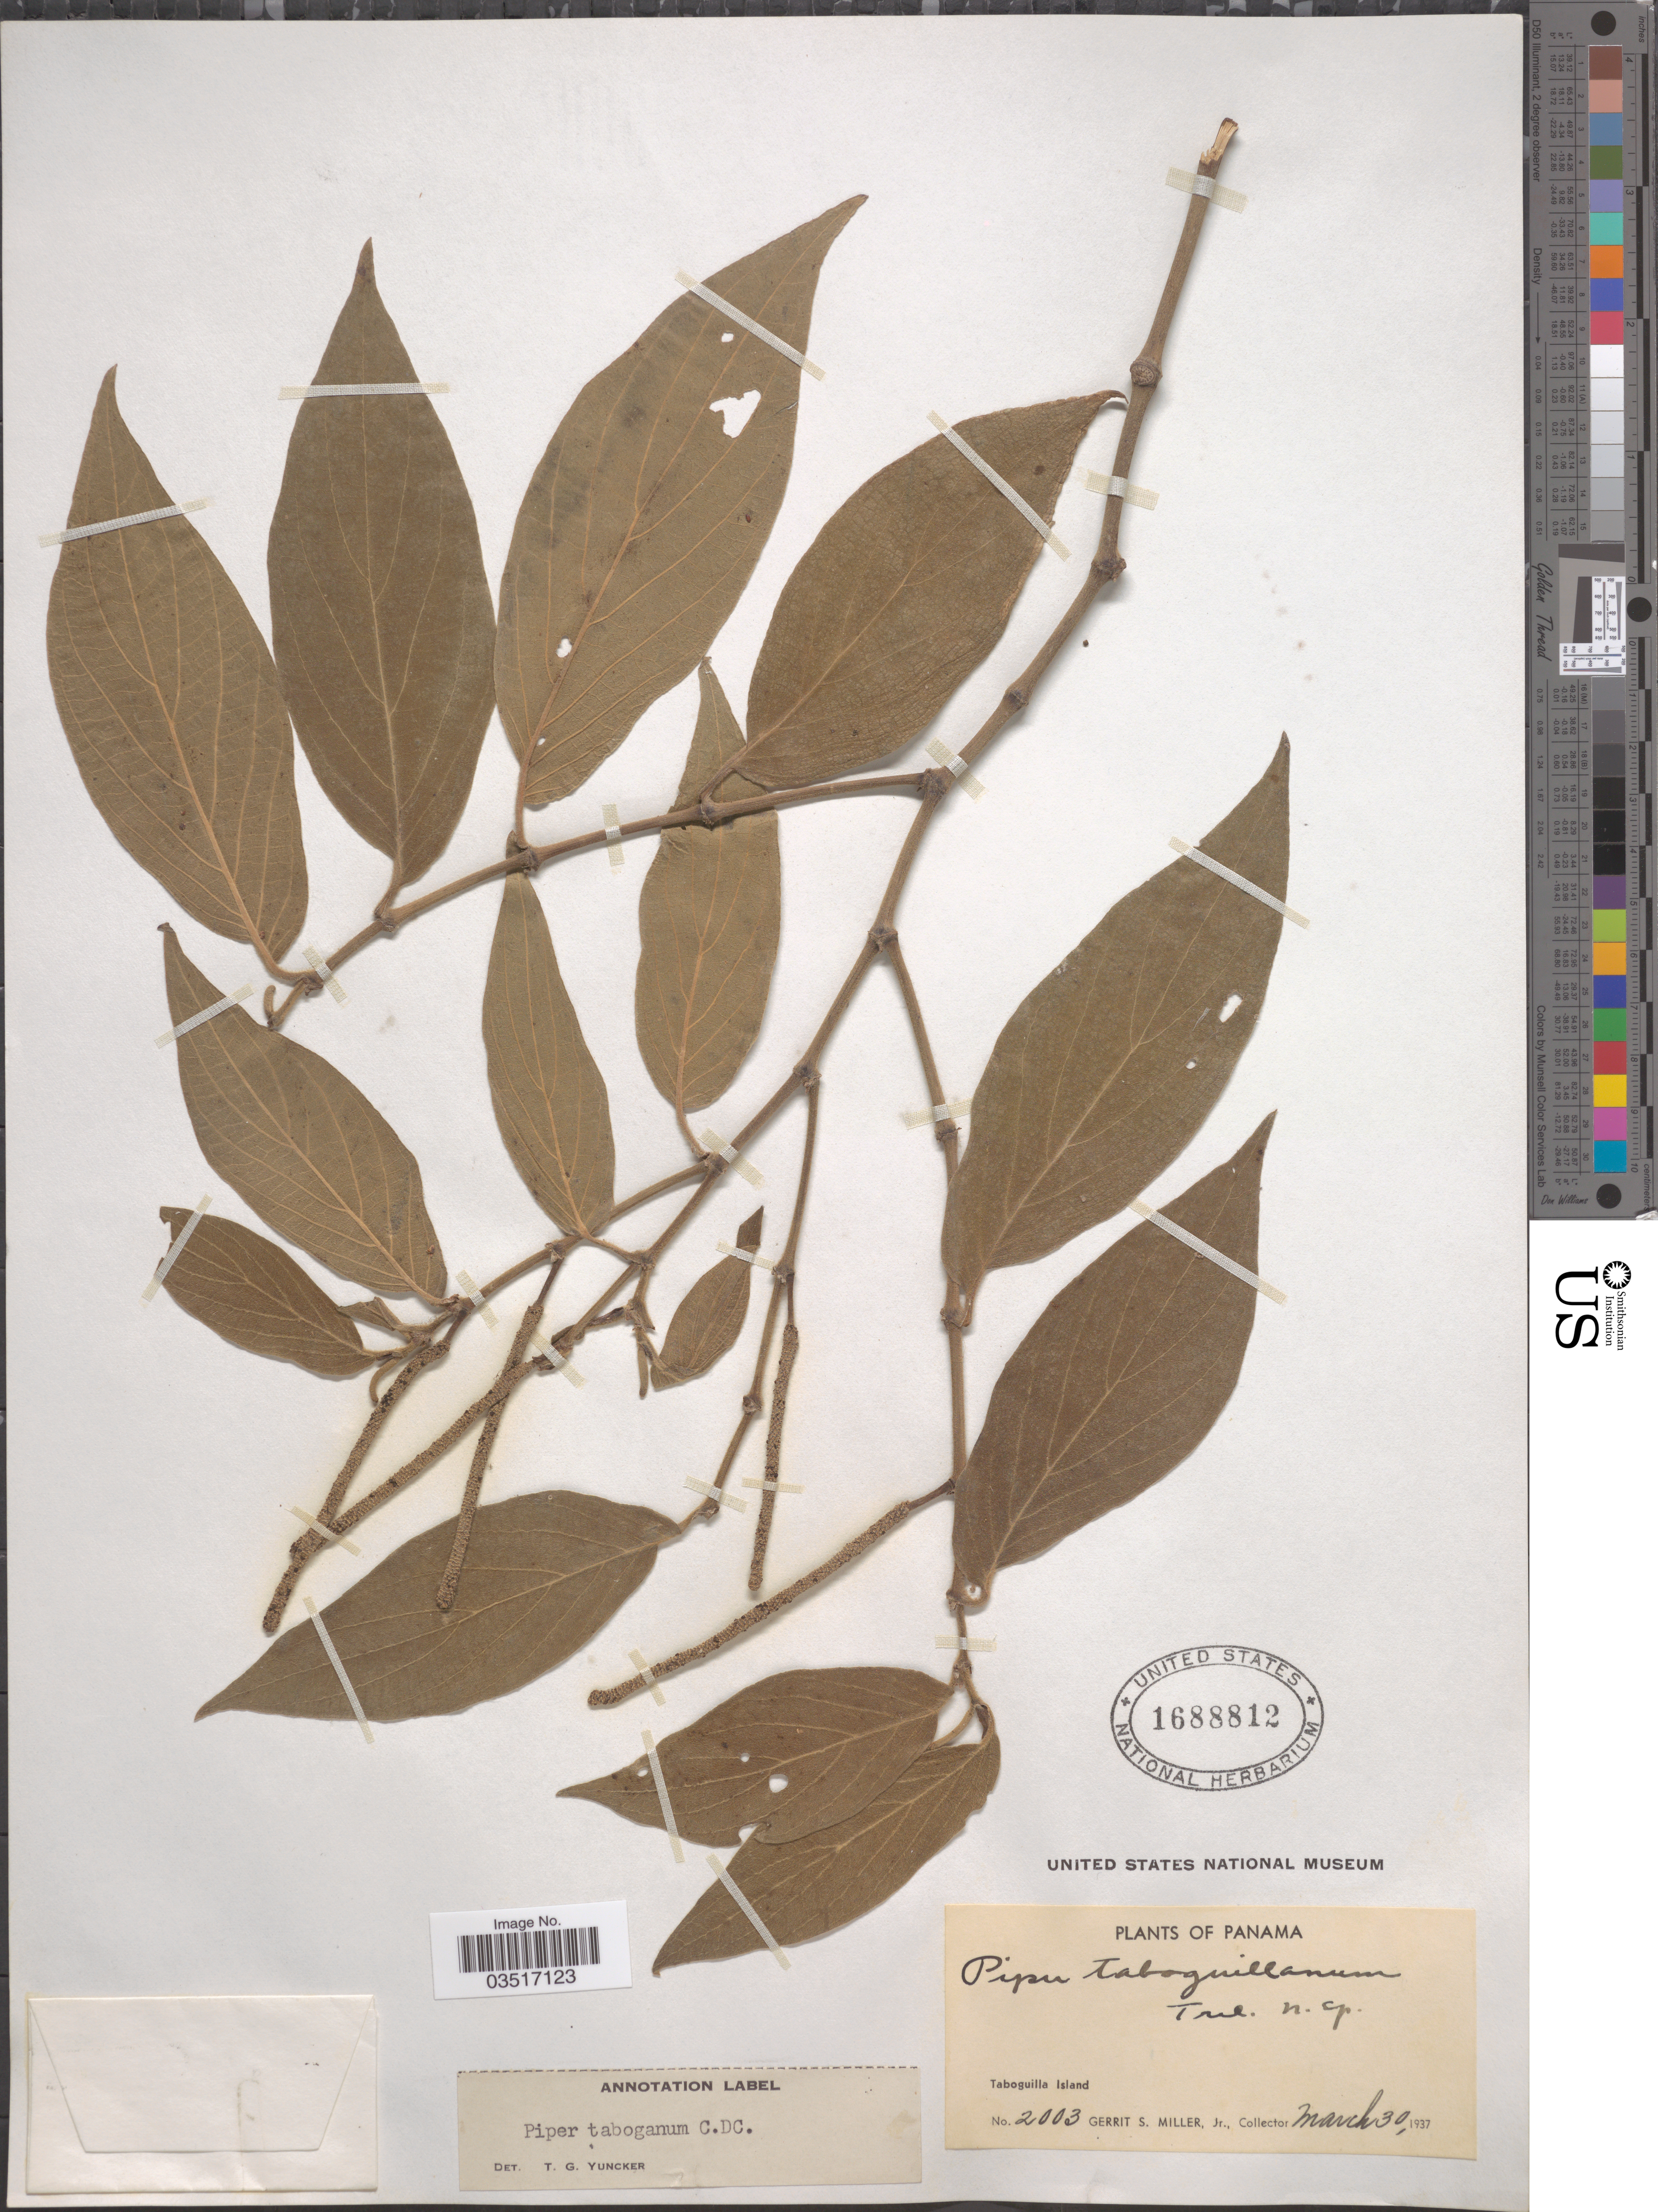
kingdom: Plantae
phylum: Tracheophyta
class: Magnoliopsida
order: Piperales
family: Piperaceae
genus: Piper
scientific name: Piper taboganum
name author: C. DC.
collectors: G. S. Miller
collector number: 2003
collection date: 1937-03-30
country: Panama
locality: Taboguilla Island.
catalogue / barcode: US 1688812